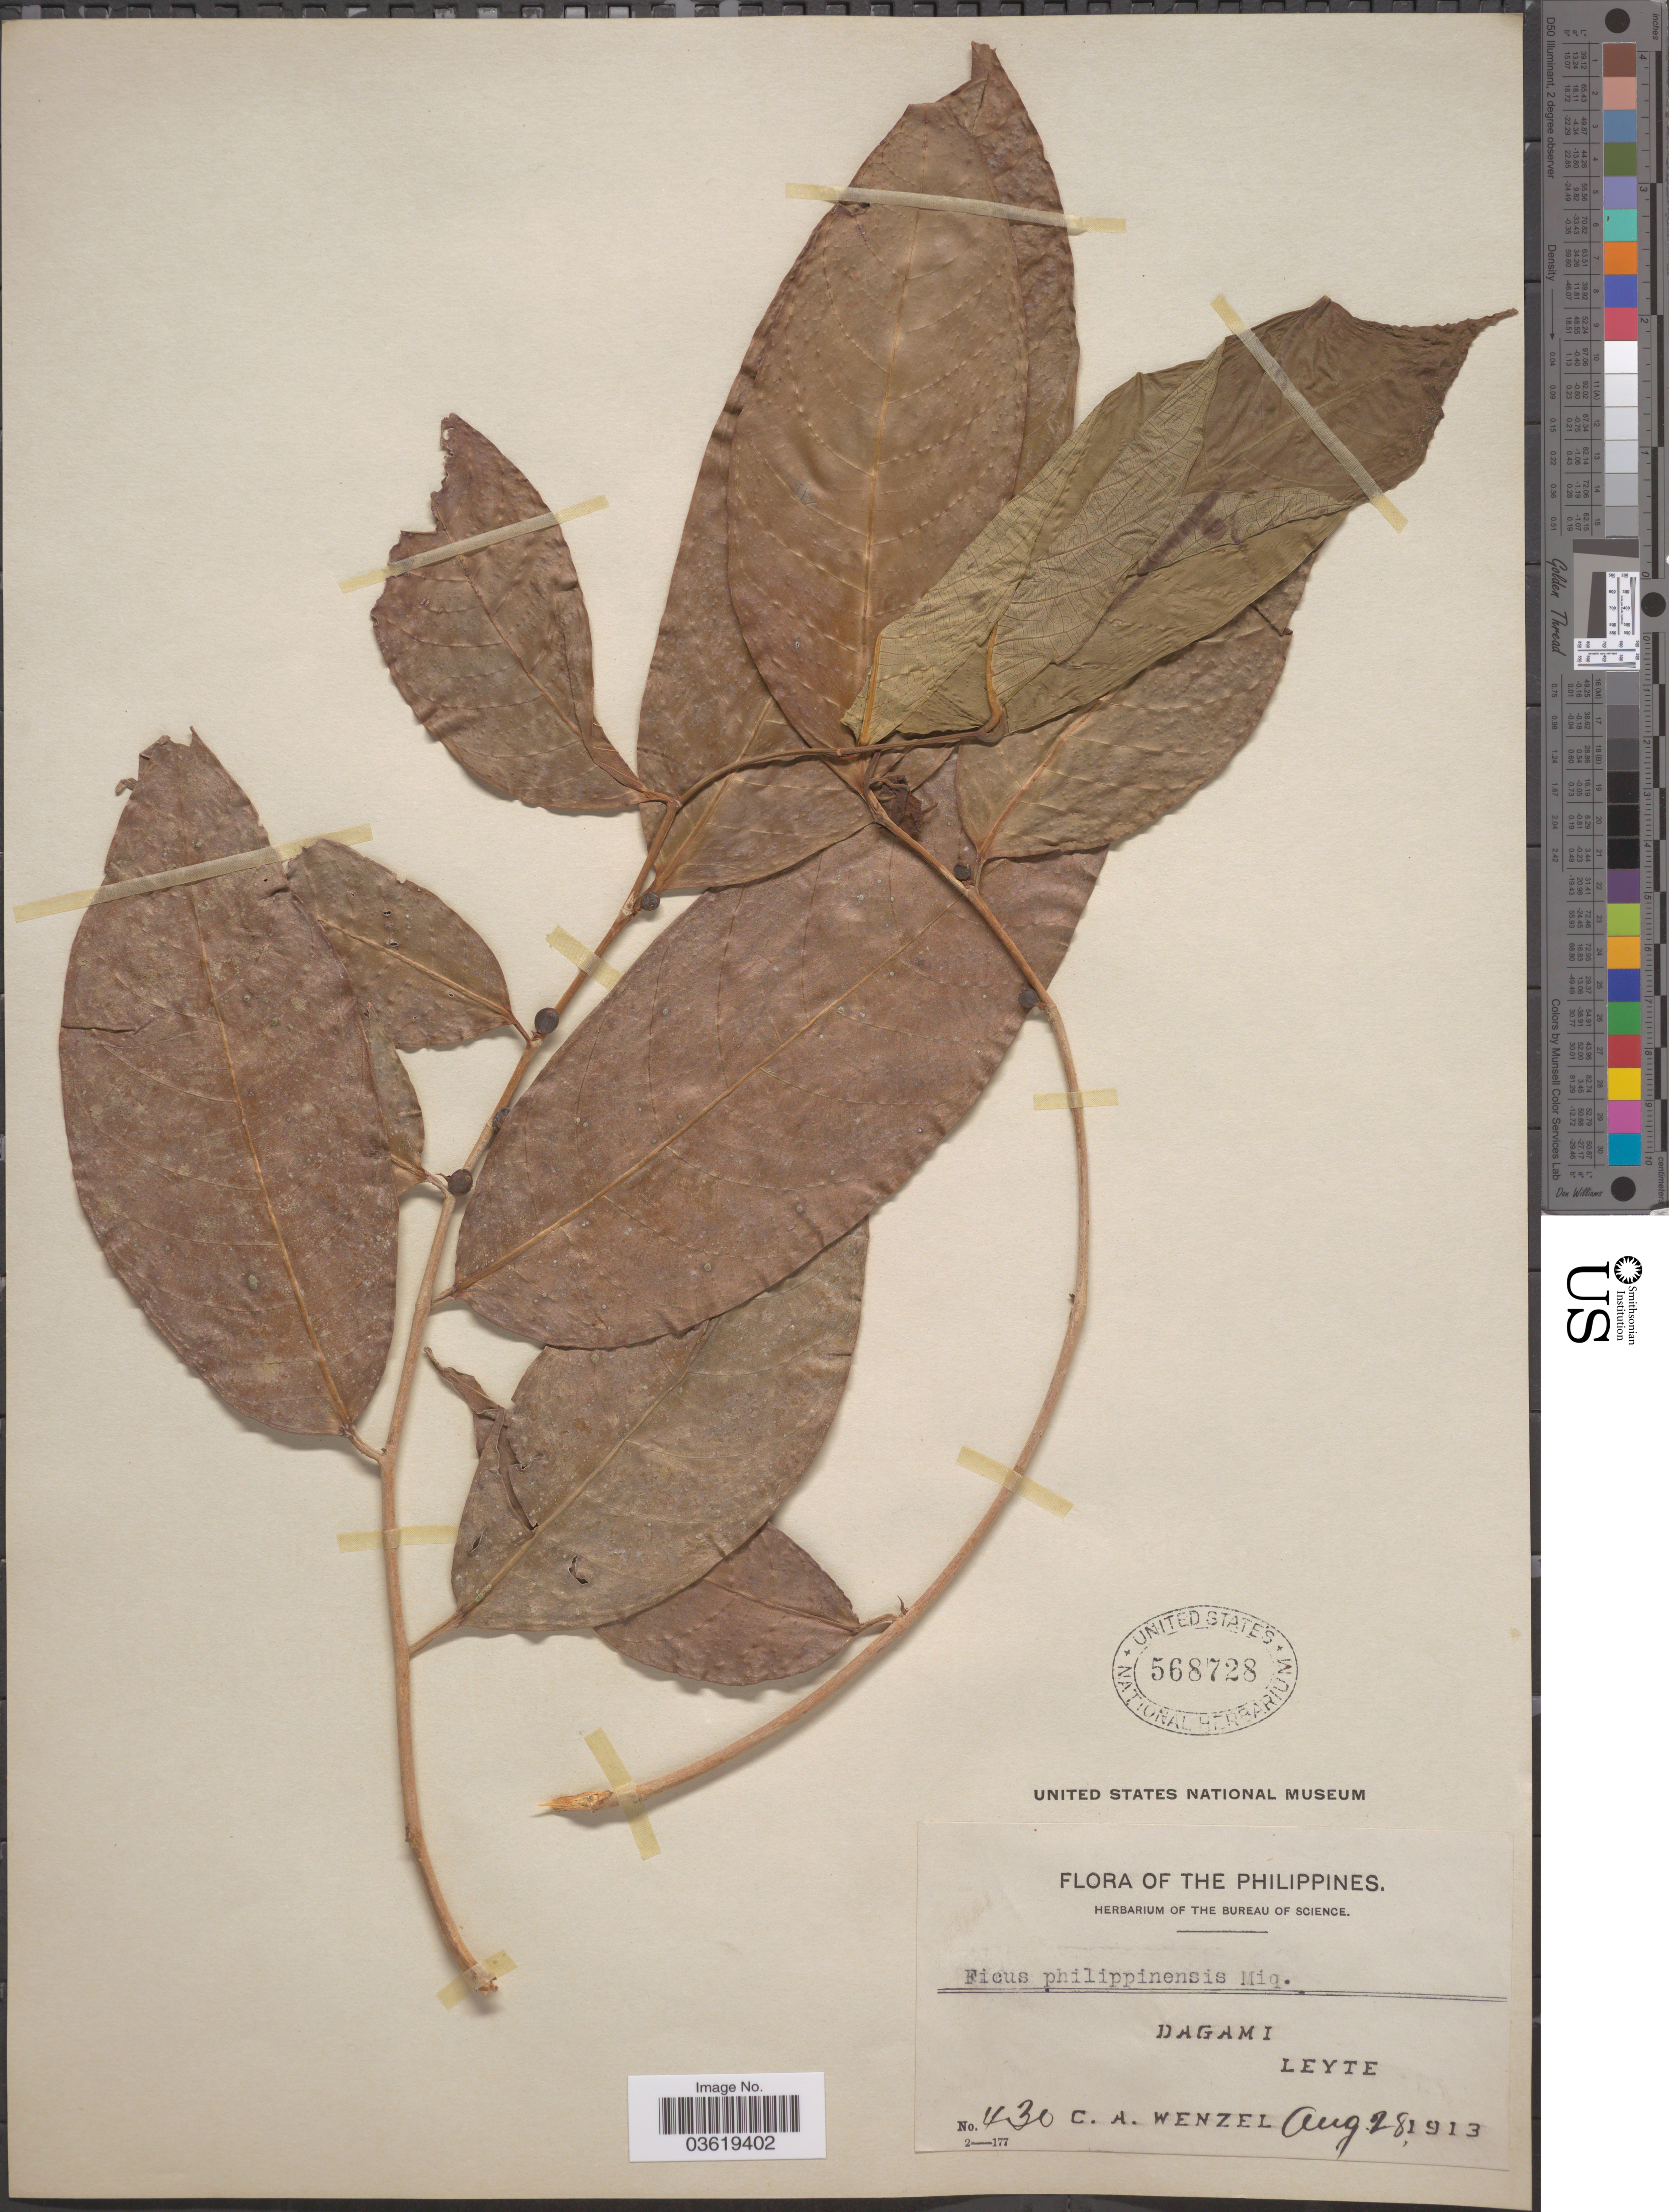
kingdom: Plantae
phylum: Tracheophyta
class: Magnoliopsida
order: Rosales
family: Moraceae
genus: Ficus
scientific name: Ficus philippinensis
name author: Miq.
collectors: C. Wenzel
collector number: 430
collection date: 1913-08-28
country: Philippines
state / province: Eastern Visayas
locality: Dagami. Leyte.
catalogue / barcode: US 568728